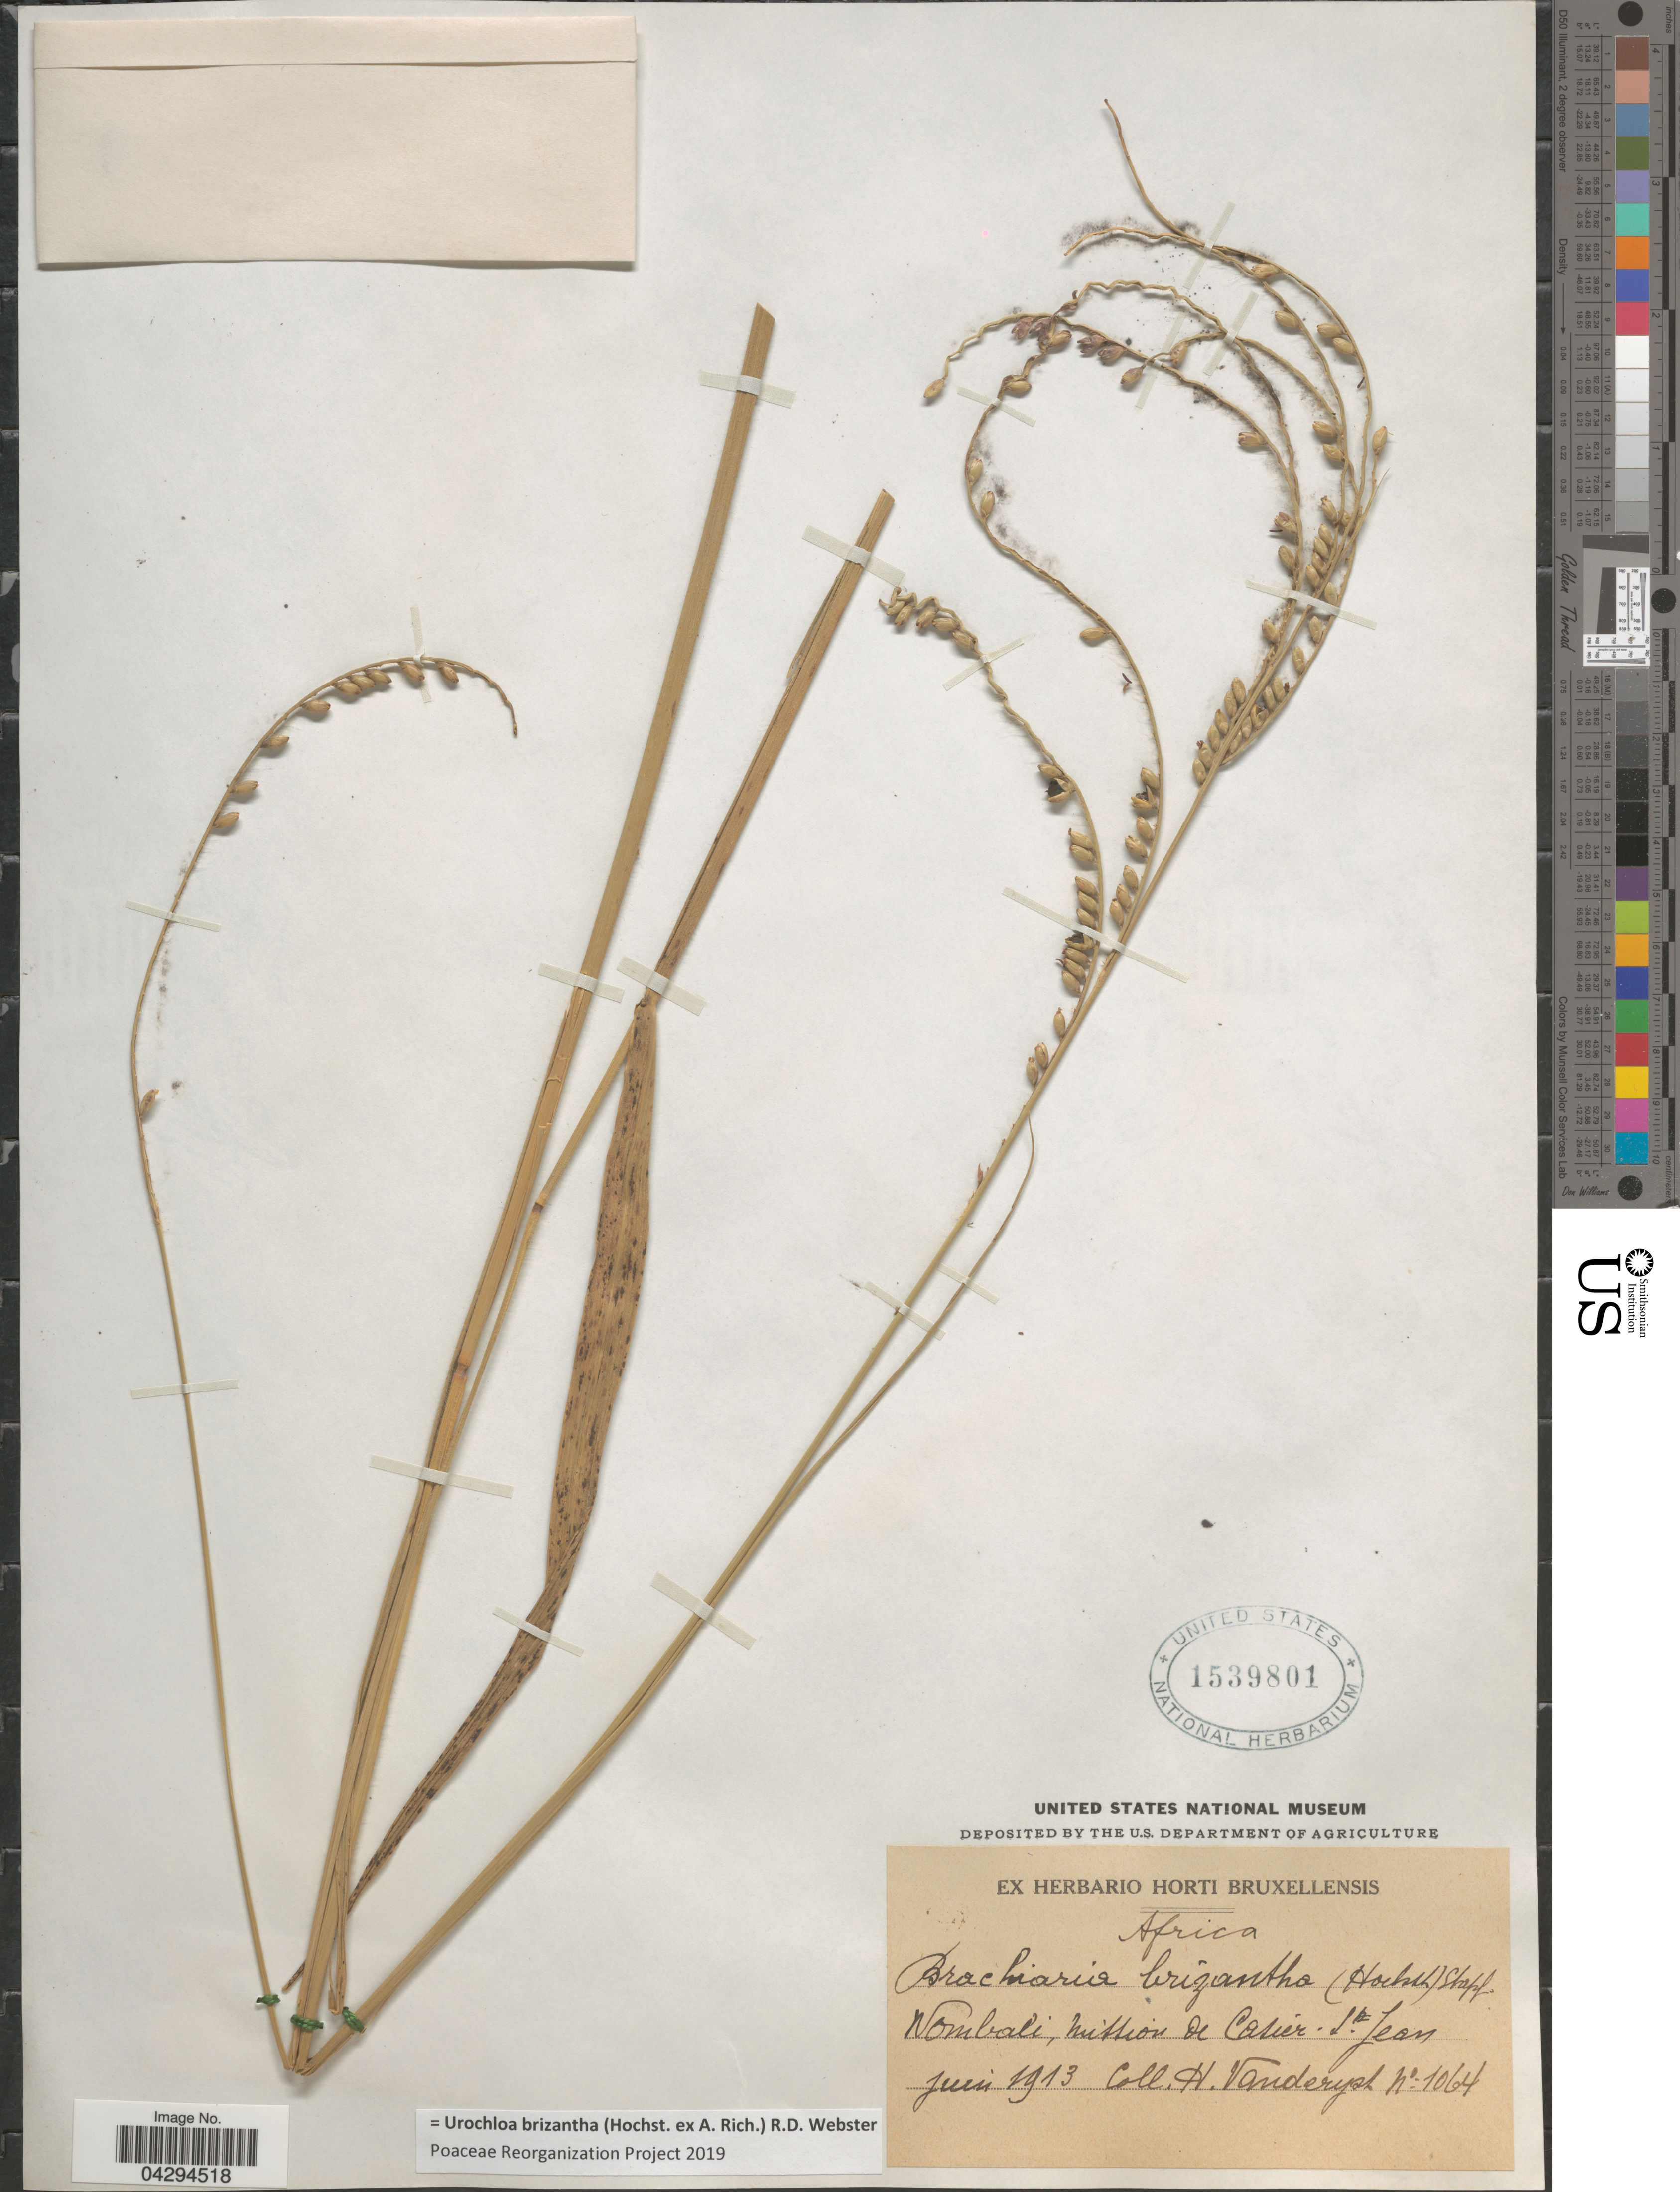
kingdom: Plantae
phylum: Tracheophyta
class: Liliopsida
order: Poales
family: Poaceae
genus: Urochloa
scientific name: Urochloa brizantha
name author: (Hochst. ex A. Rich.) R.D. Webster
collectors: H. J. R. Vanderyst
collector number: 1064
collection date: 1913-06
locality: Africa. Nombali, mission de Colier. St. Jean. [interpreted]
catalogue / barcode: US 1539801